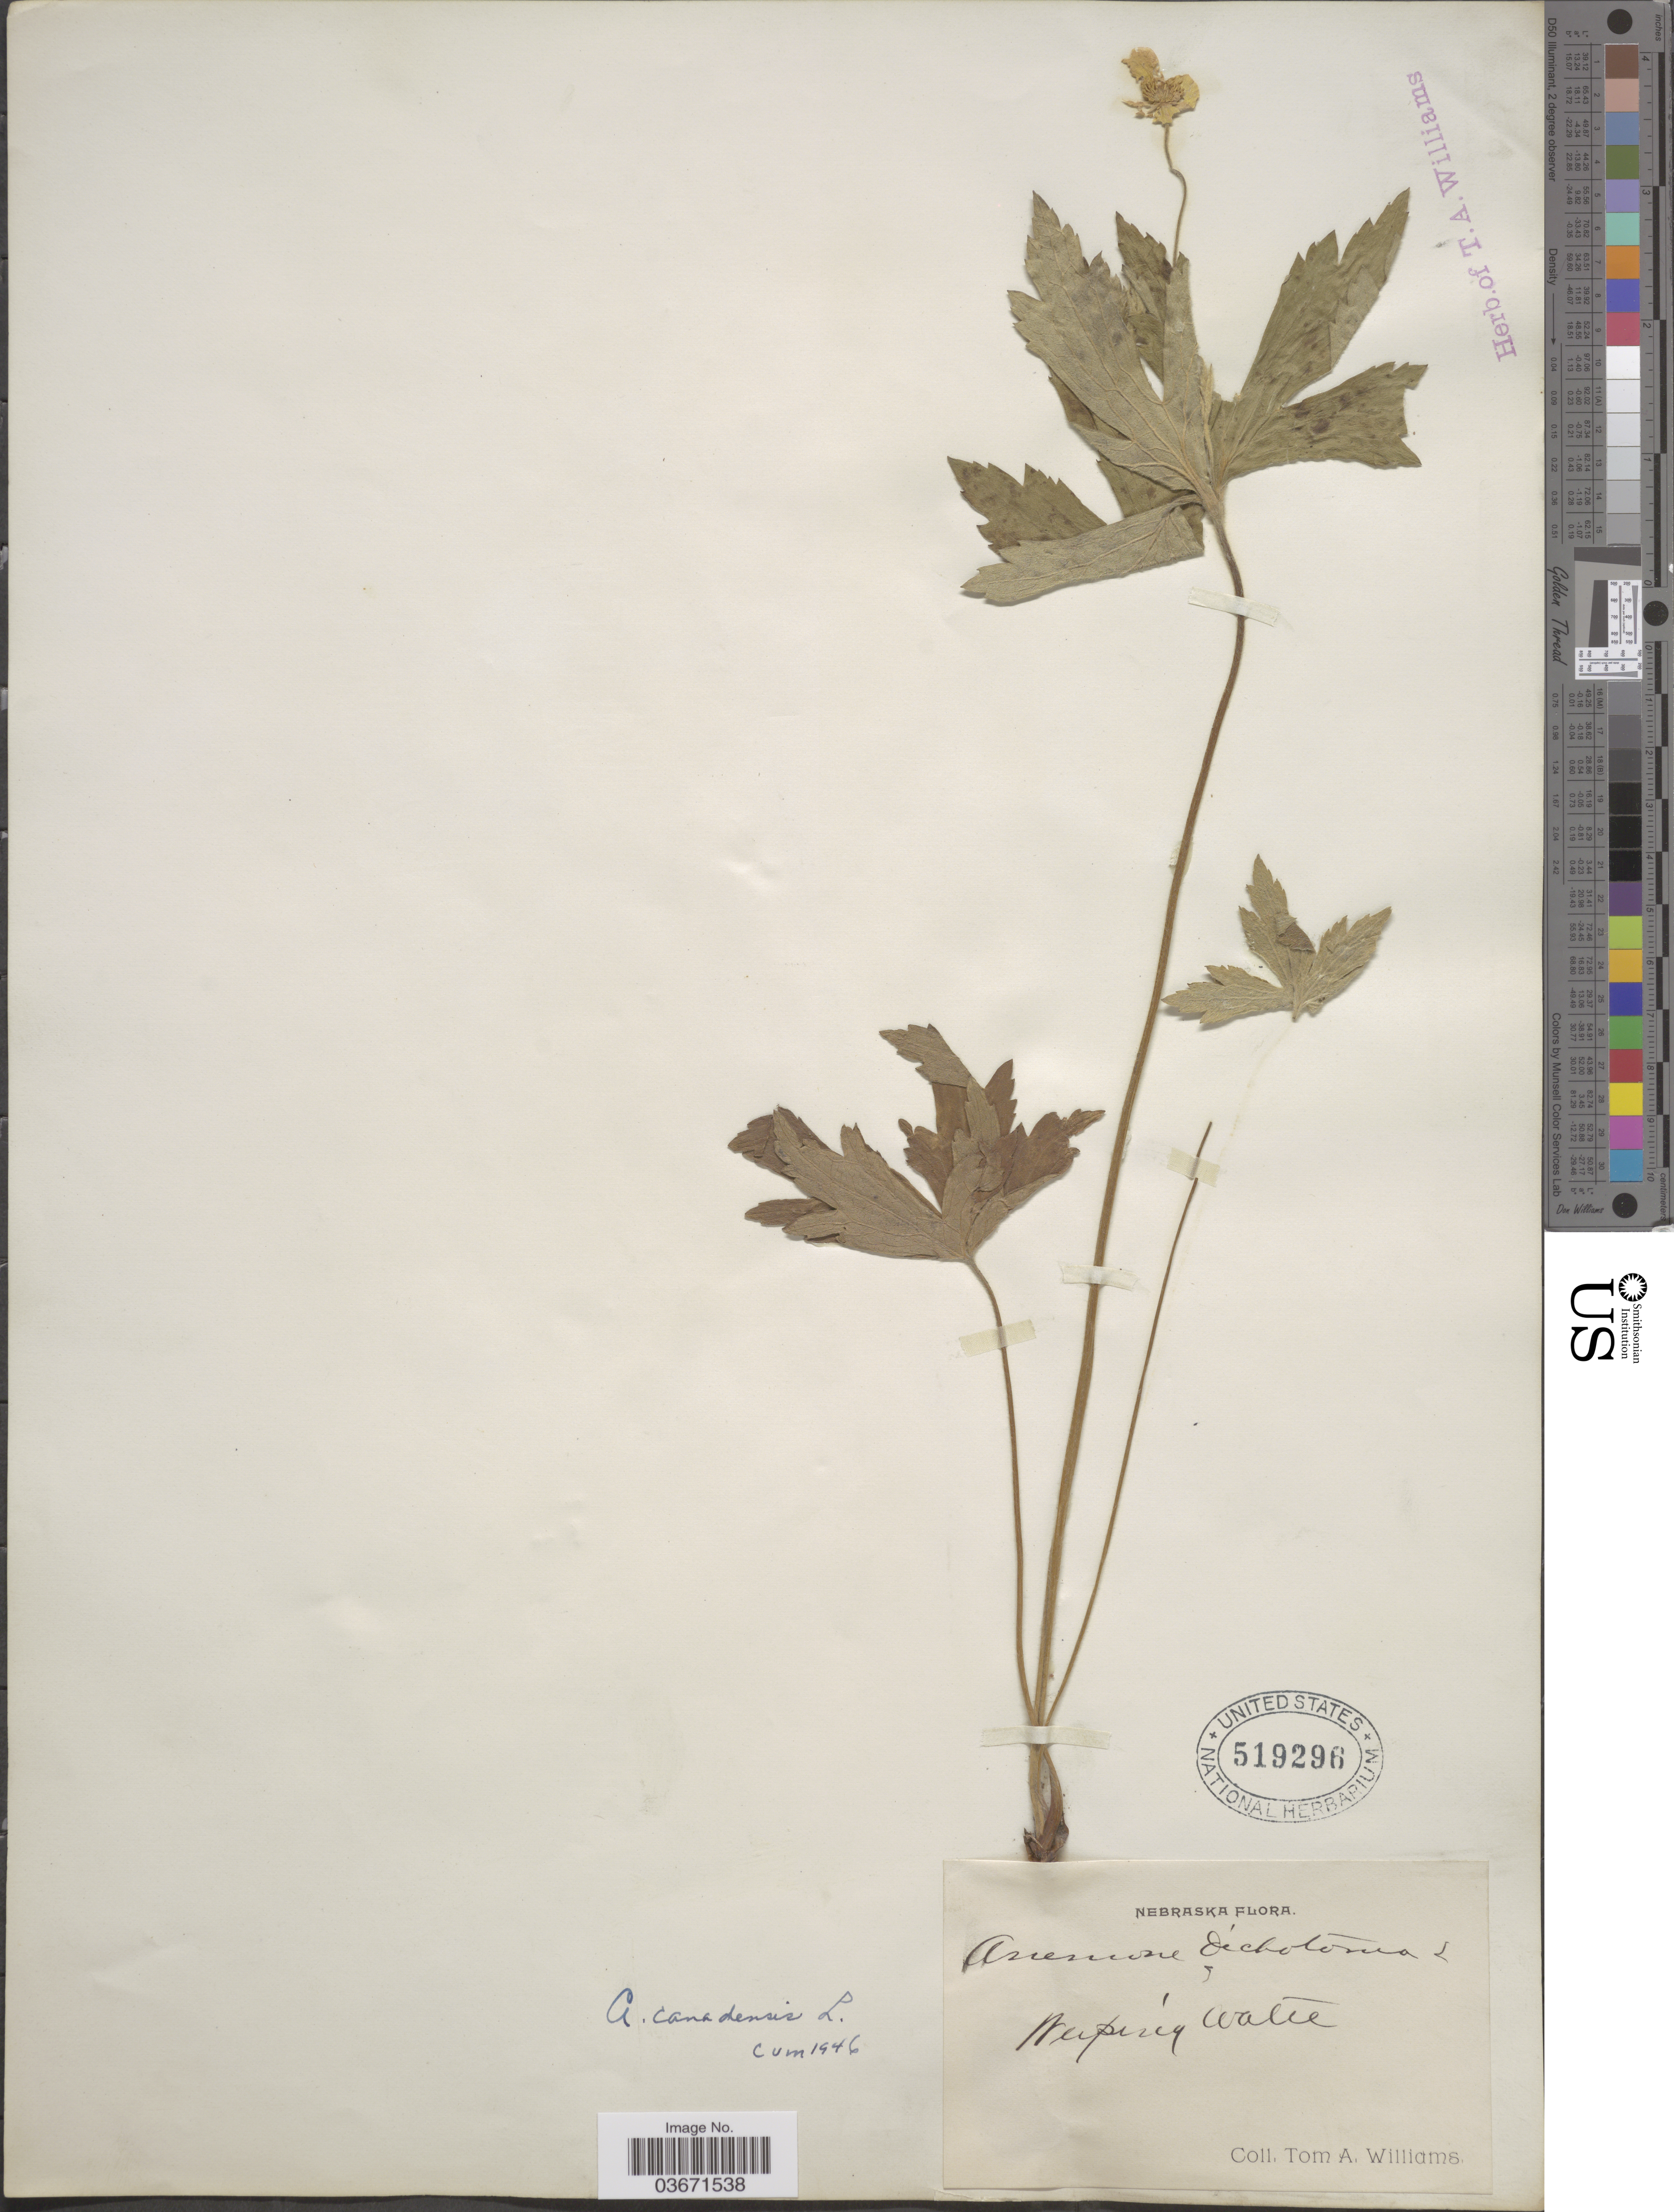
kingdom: Plantae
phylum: Tracheophyta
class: Magnoliopsida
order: Ranunculales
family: Ranunculaceae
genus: Anemone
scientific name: Anemone canadensis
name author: L.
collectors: T. Williams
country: United States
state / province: Nebraska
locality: Weeping Water.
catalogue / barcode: US 519296